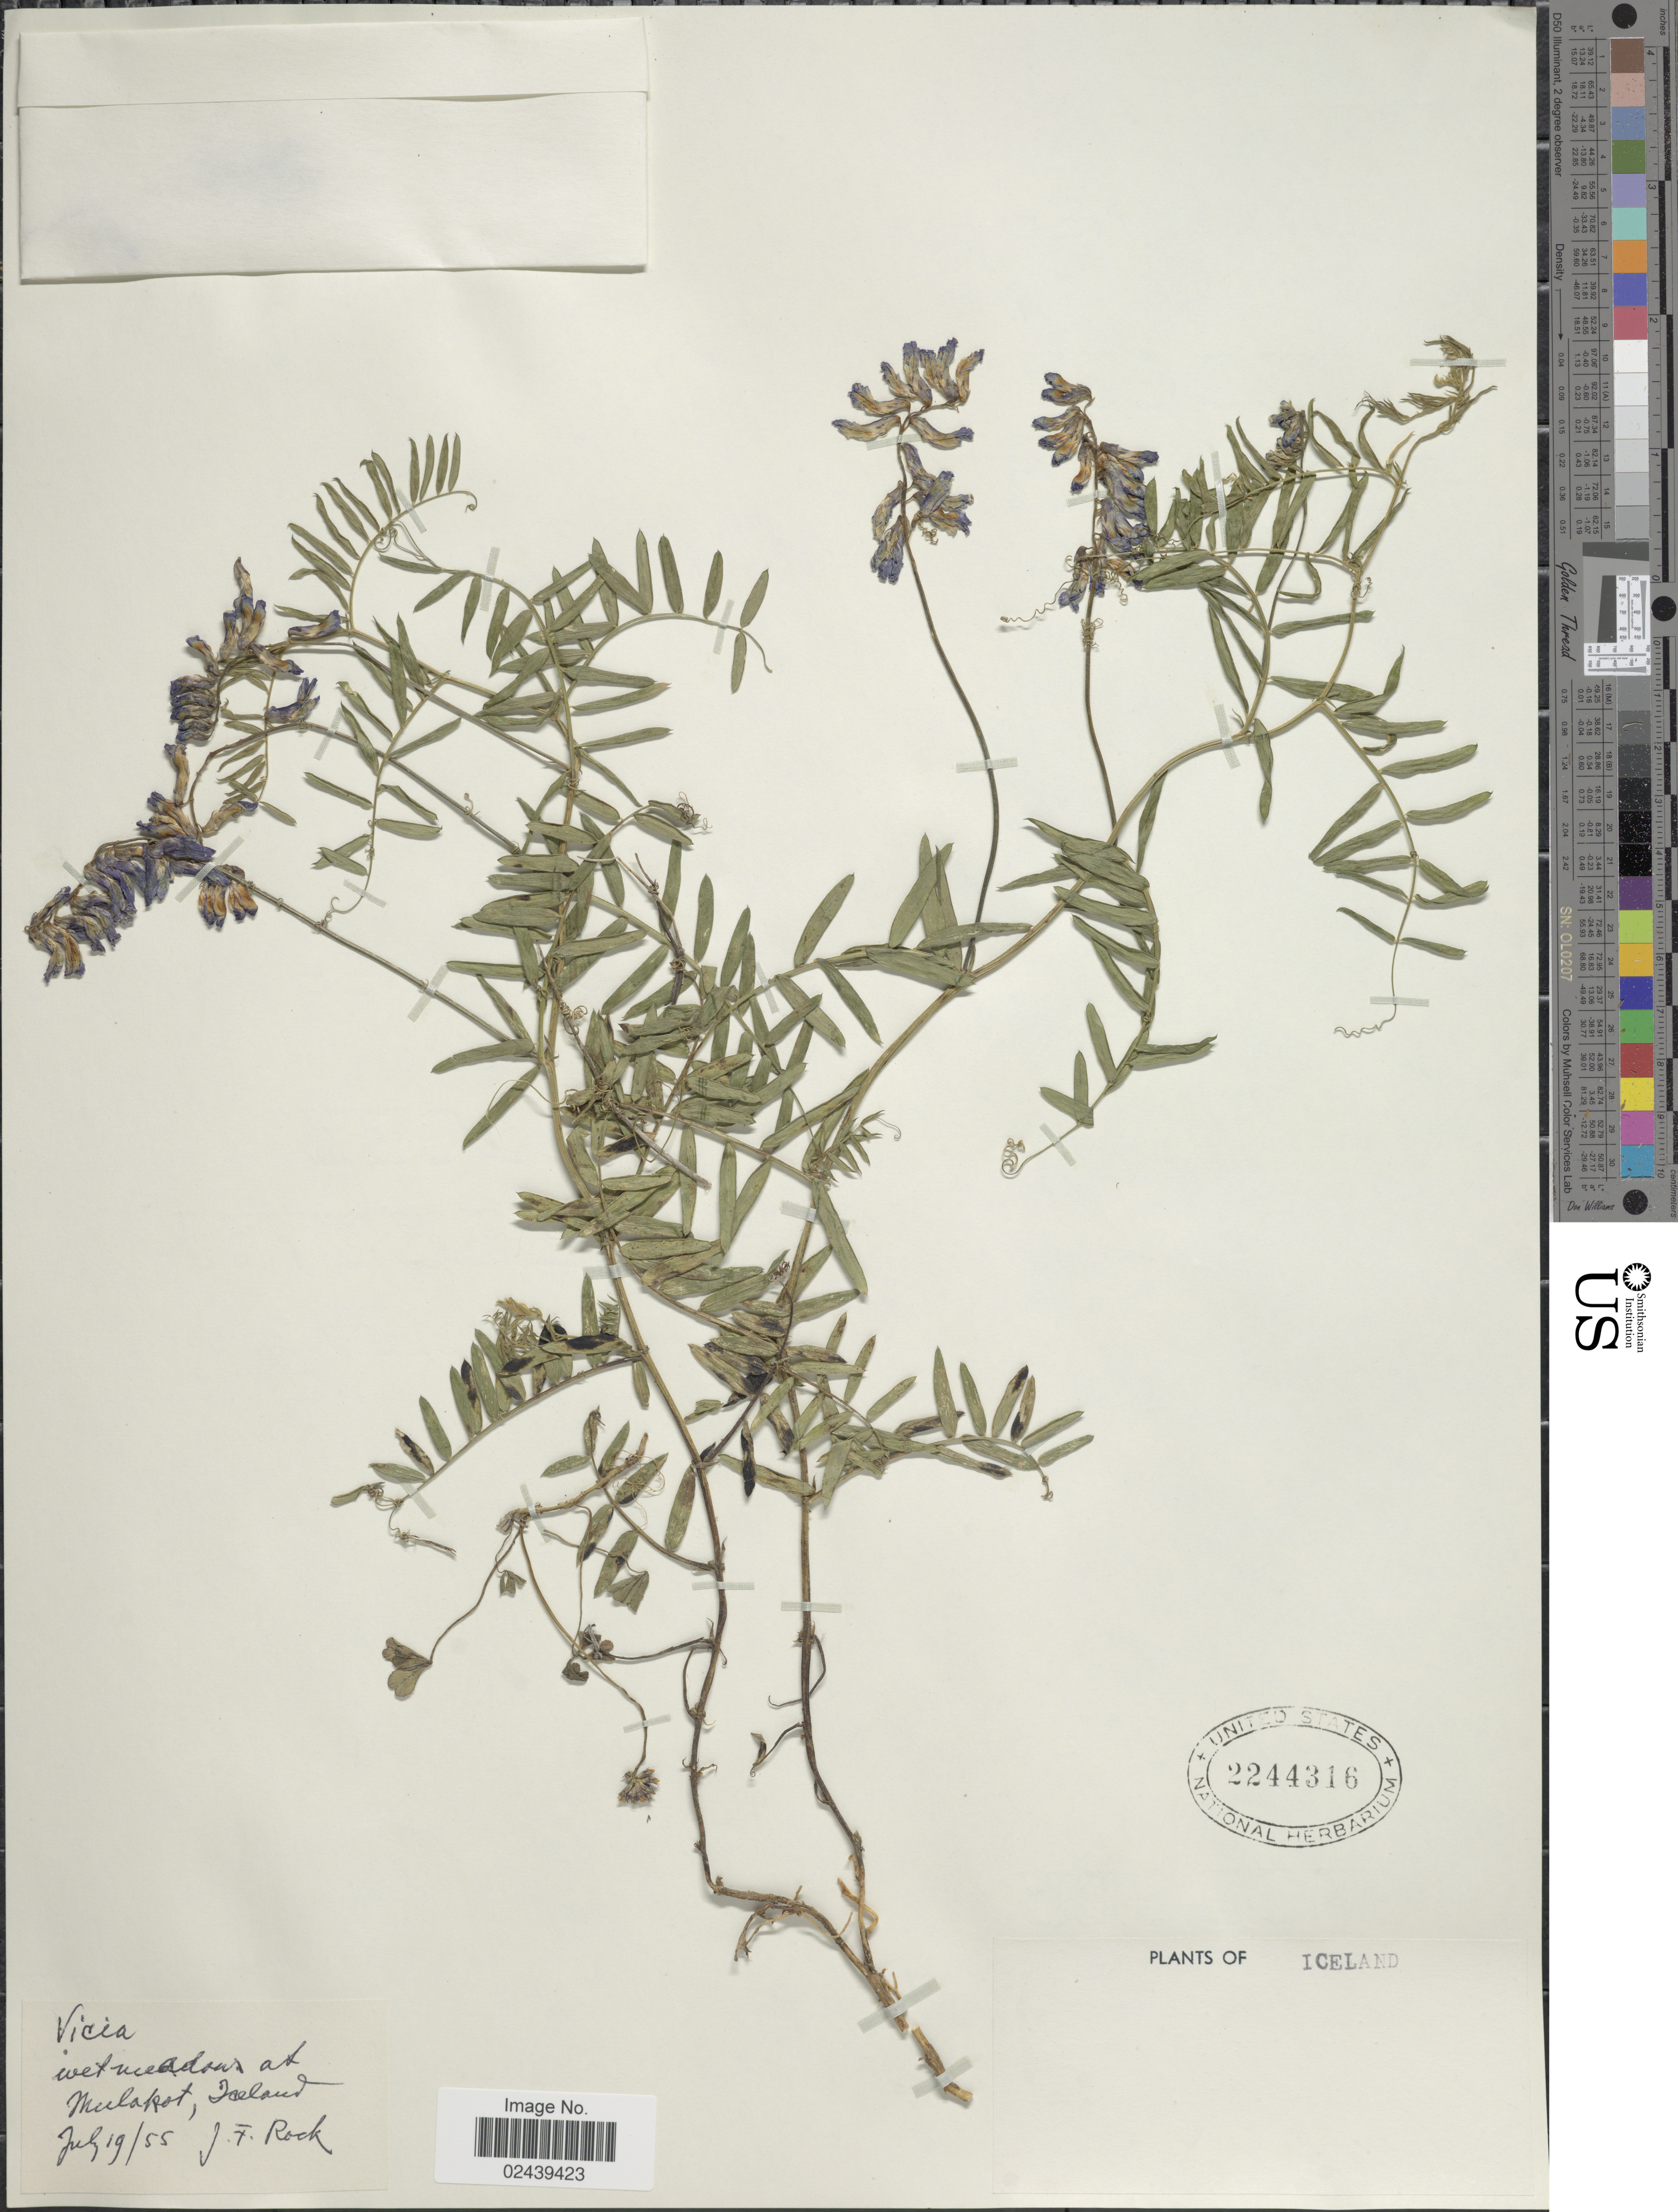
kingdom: Plantae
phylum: Tracheophyta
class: Magnoliopsida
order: Fabales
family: Fabaceae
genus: Vicia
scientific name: Vicia sp.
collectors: J. Rock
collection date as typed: Transcribed d/m/y: 19/7/55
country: Iceland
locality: Mulakot, Iceland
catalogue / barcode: US 2244316